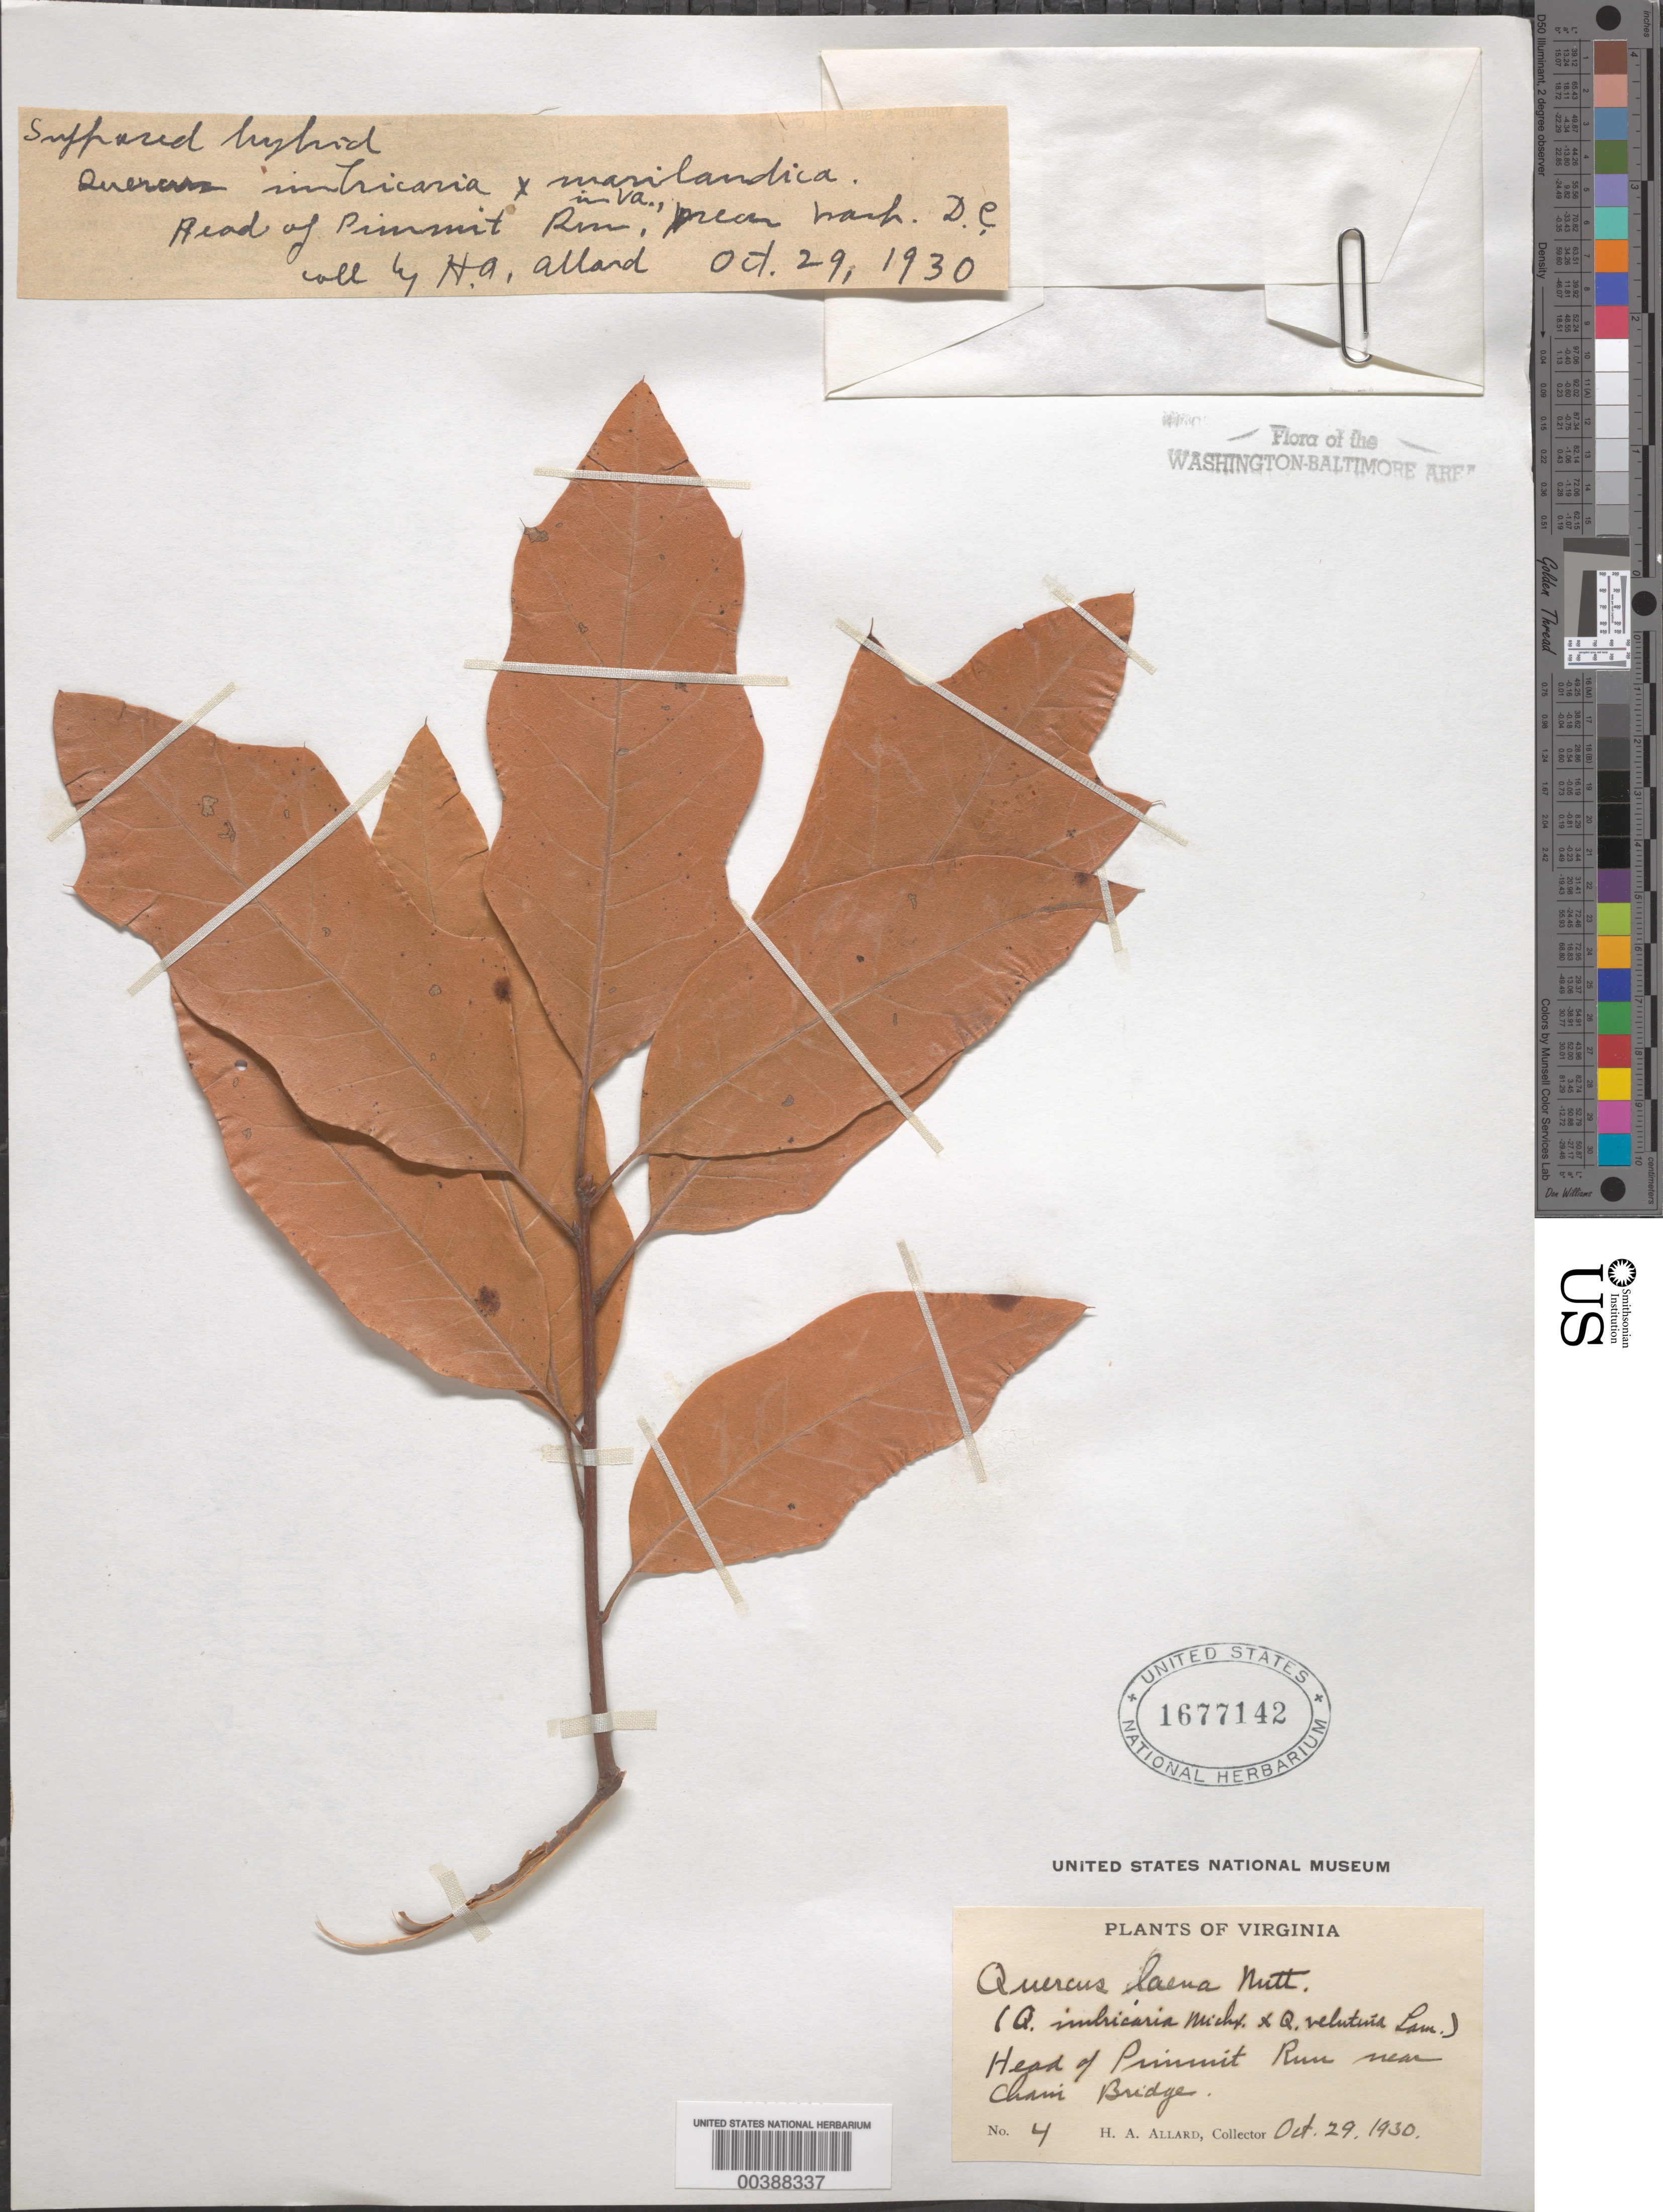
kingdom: Plantae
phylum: Tracheophyta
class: Magnoliopsida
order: Fagales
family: Fagaceae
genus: Quercus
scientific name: Quercus x leana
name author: Nutt.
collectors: H. A. Allard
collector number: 4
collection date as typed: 29 Oct 1930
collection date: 1930-10-29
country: United States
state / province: Virginia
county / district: Fairfax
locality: Pimmit Run, near Chain Bridge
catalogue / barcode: US 1677142